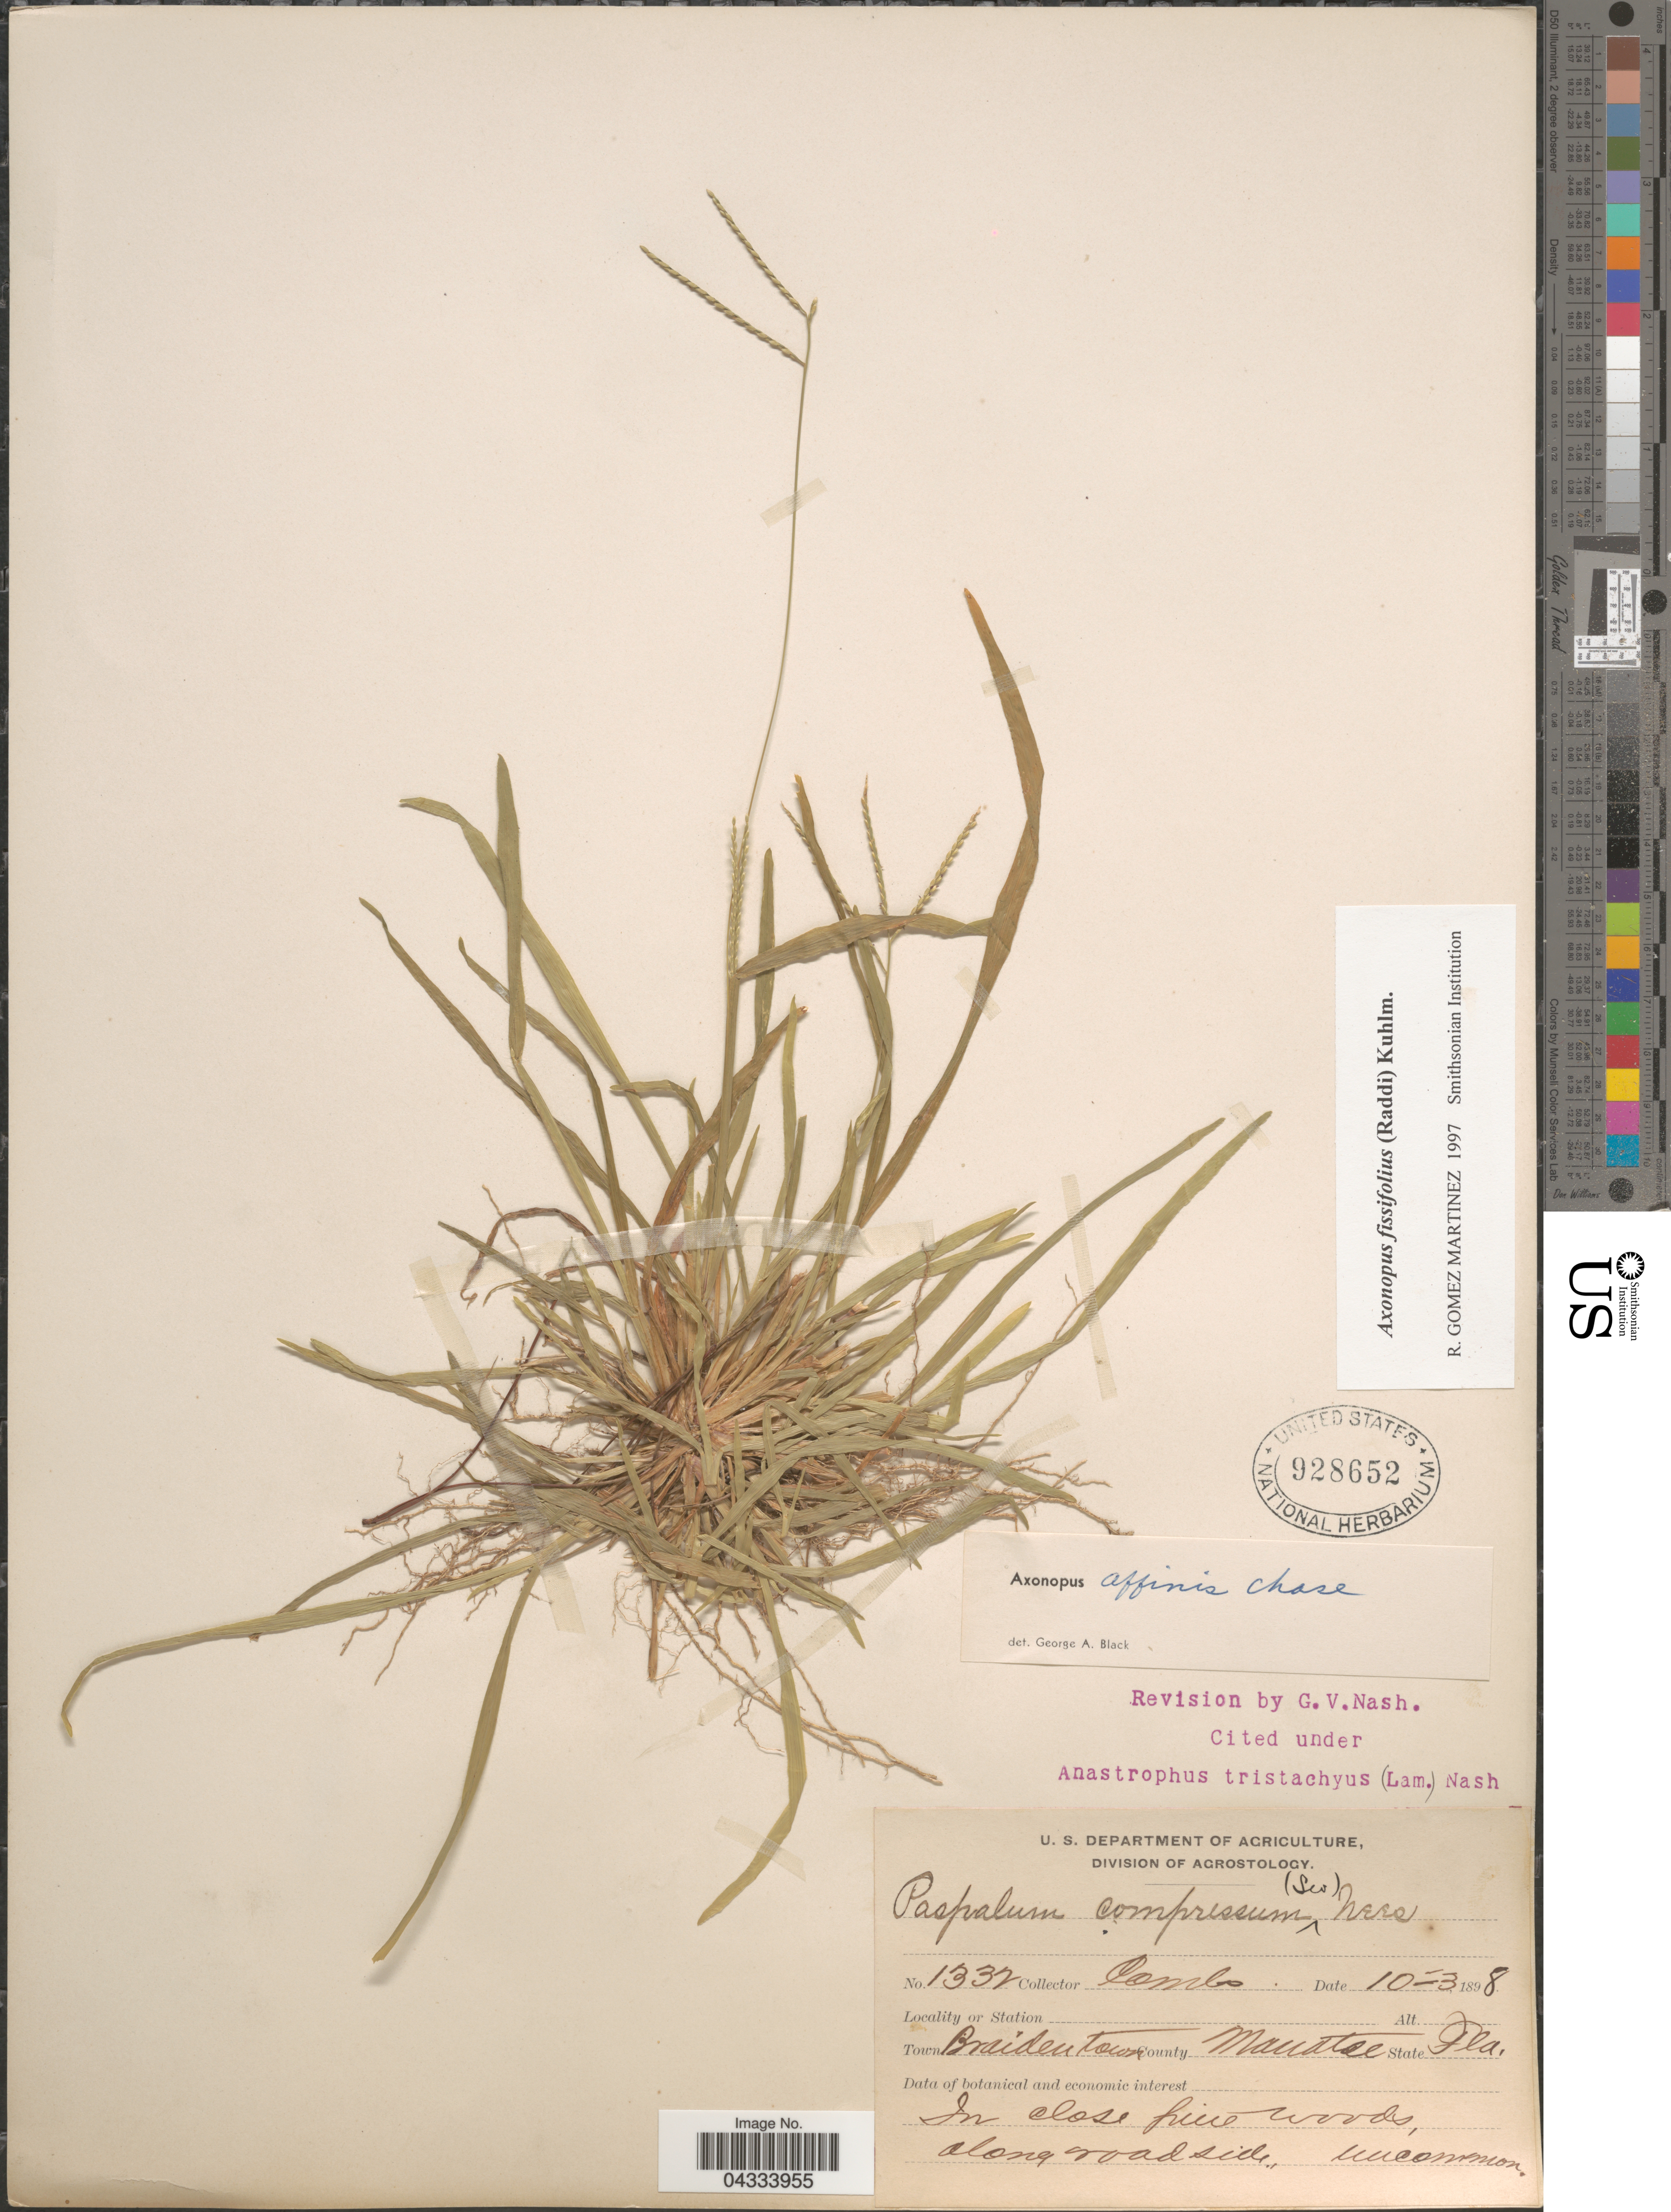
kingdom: Plantae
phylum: Tracheophyta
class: Liliopsida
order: Poales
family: Poaceae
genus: Axonopus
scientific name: Axonopus fissifolius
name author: (Raddi) Kuhlm.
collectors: -. Combs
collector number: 1332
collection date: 1898-10-03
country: United States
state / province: Florida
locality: Town Braidentown. County Manatee.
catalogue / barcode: US 928652